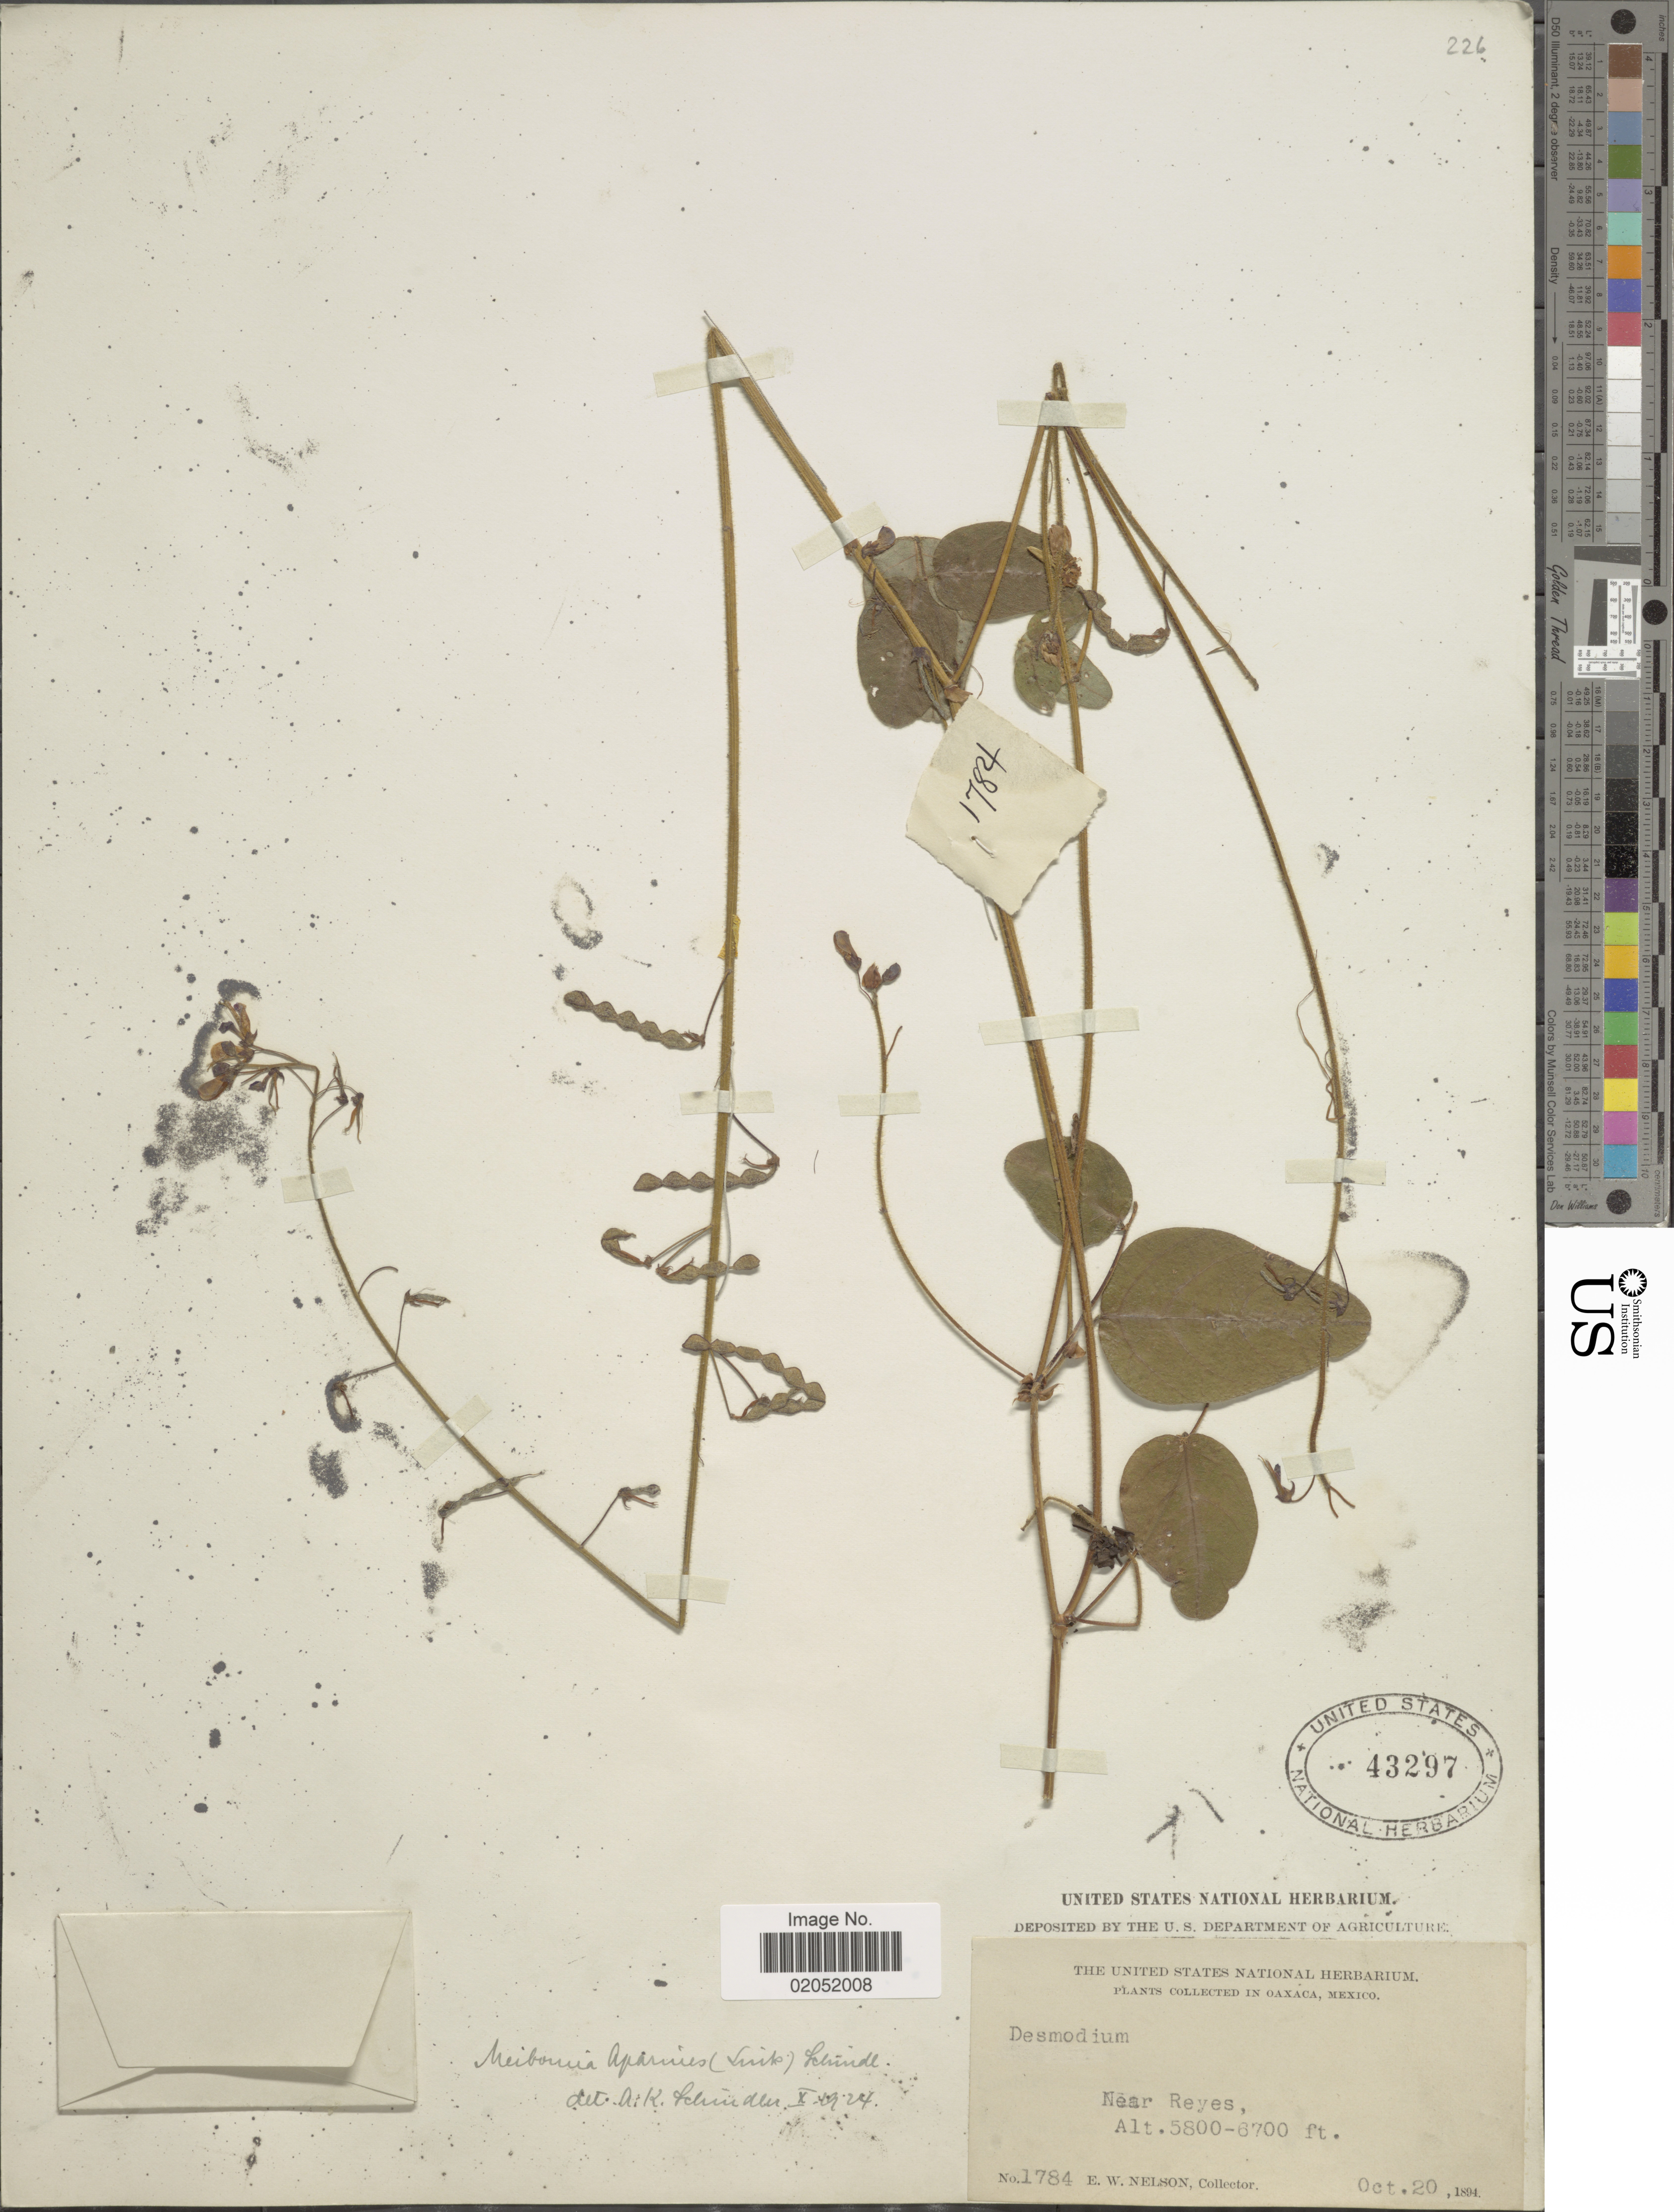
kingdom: Plantae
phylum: Tracheophyta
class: Magnoliopsida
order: Fabales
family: Fabaceae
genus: Desmodium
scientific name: Desmodium aparines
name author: (Link) DC.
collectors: E. W. Nelson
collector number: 1784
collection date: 1894-10-20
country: Mexico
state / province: Oaxaca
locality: Near Reyes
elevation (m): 1768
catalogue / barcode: US 43297